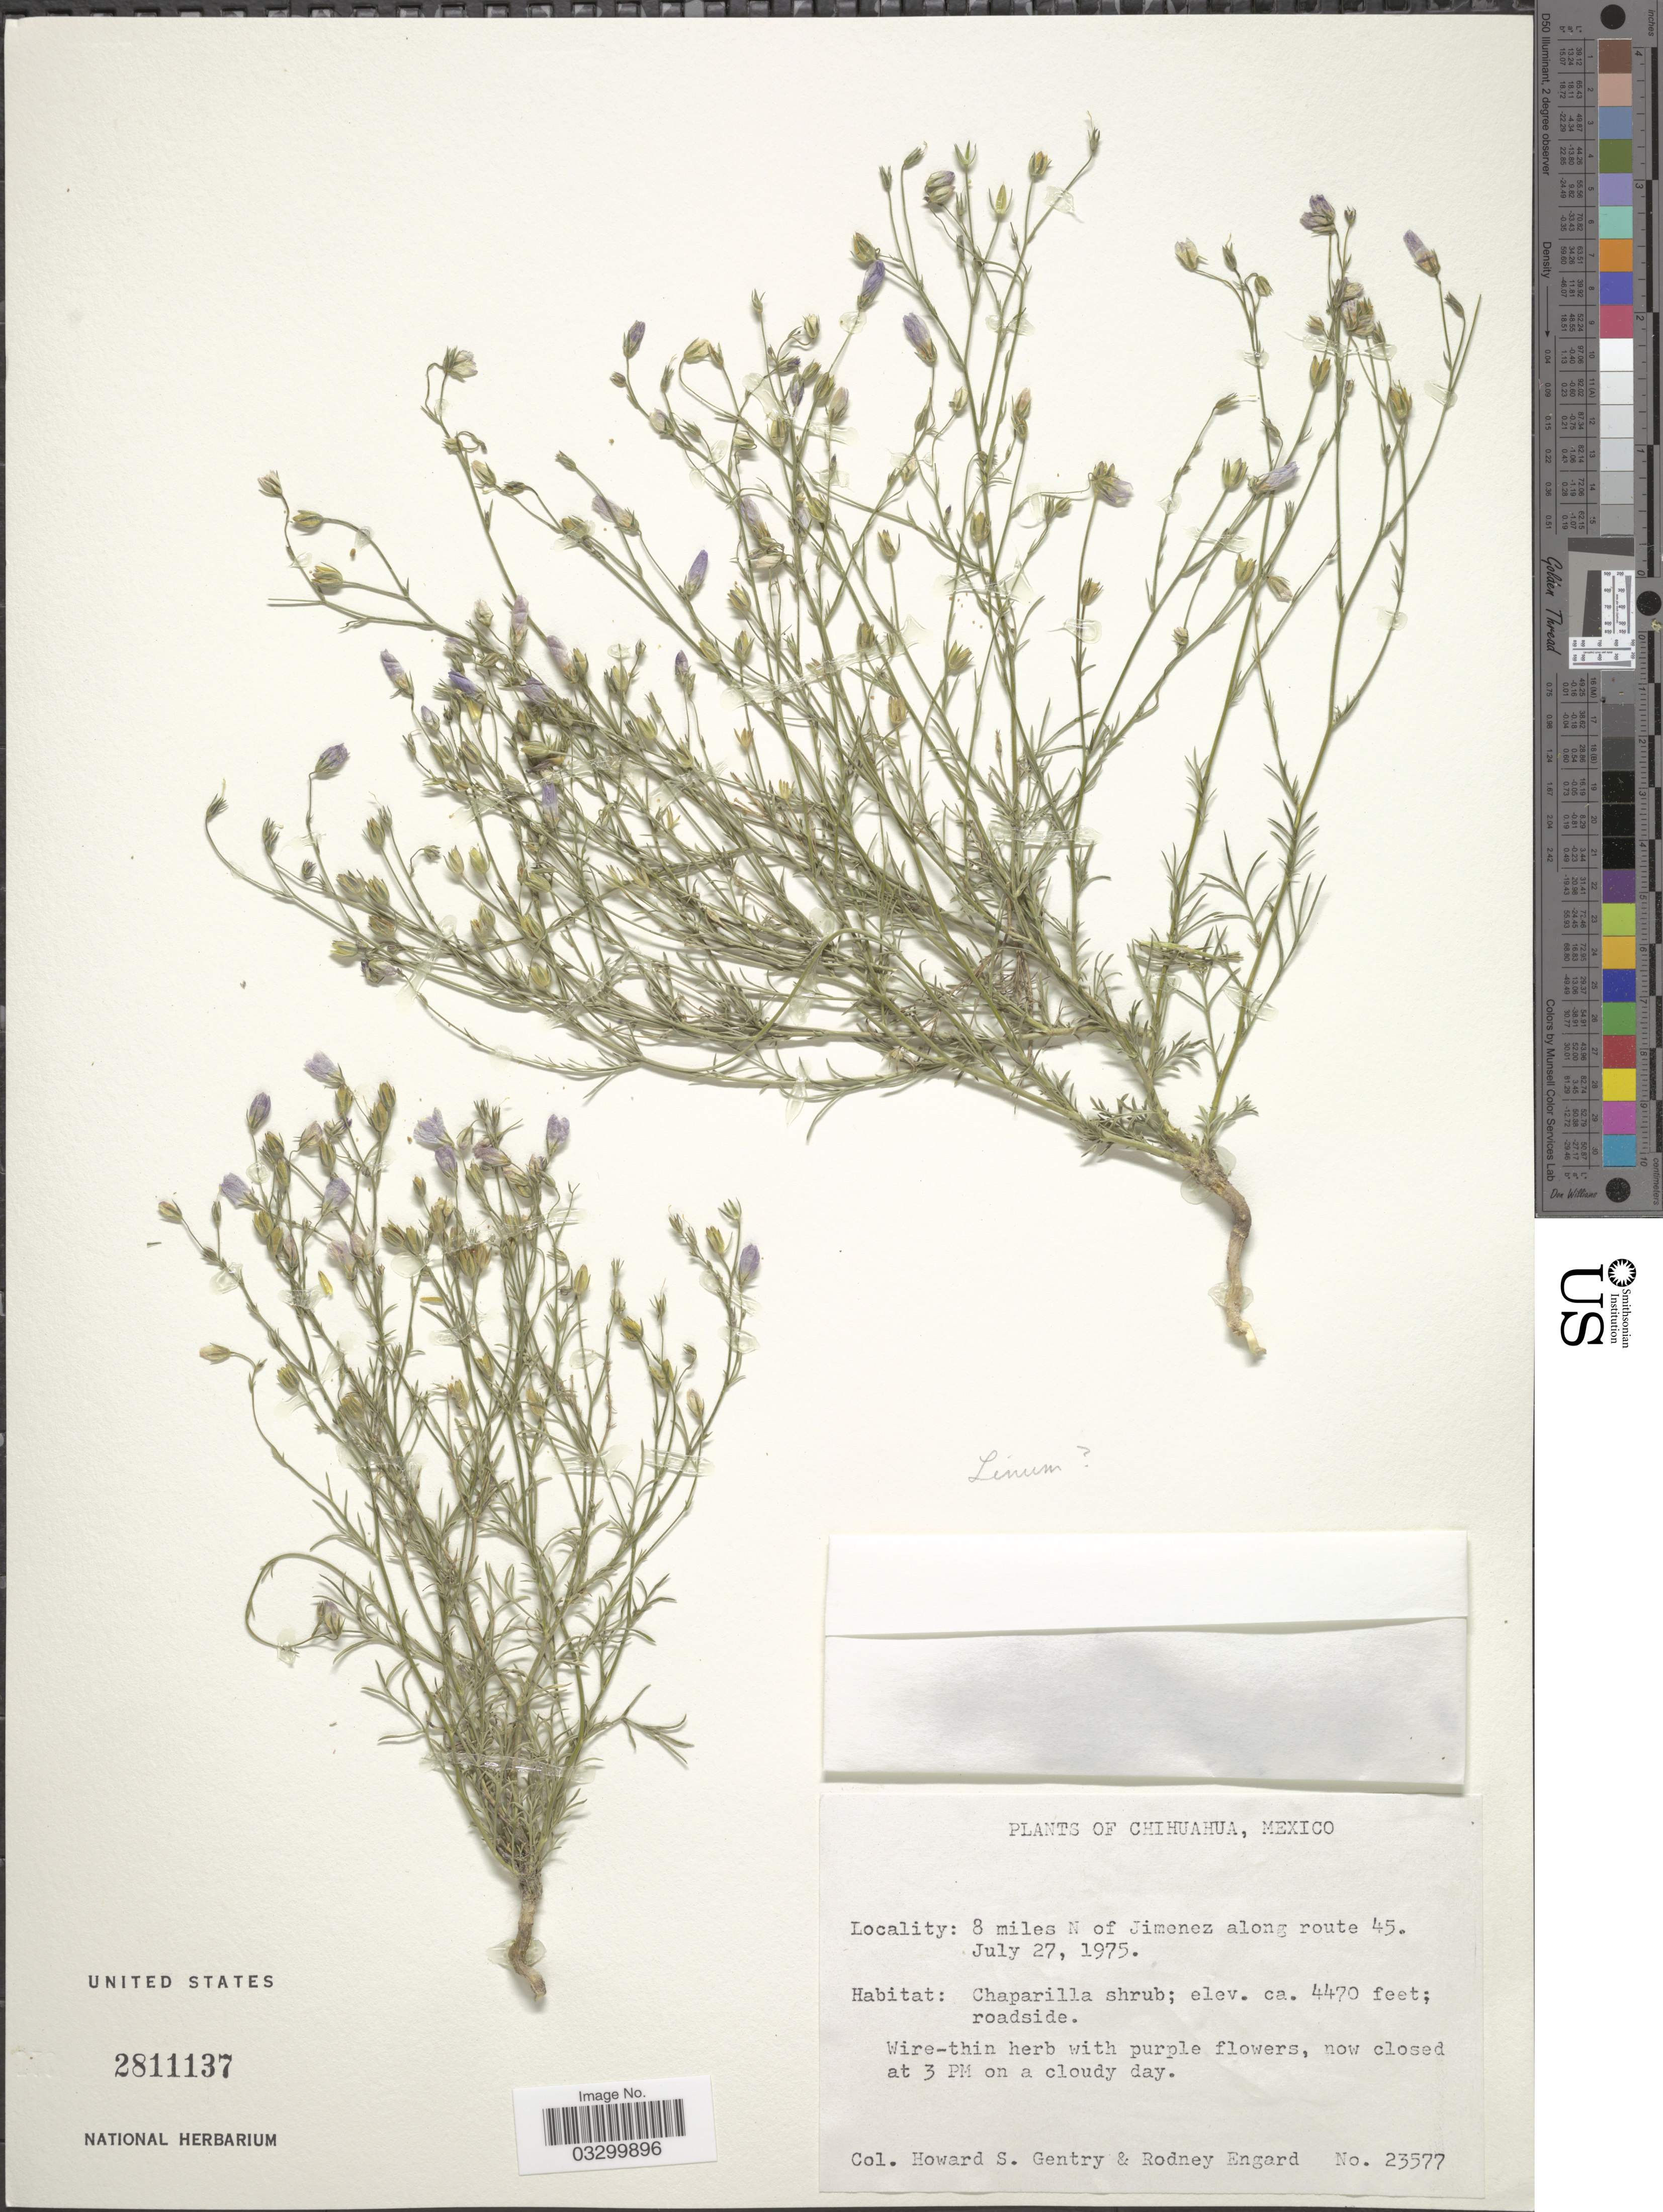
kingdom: Plantae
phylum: Tracheophyta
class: Magnoliopsida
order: Malpighiales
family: Linaceae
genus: Linum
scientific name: Linum sp.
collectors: H. S. Gentry & R. Engard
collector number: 23577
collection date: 1975-07-27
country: Mexico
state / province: Chihuahua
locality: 8 miles N of Jimenez along route 45.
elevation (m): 1362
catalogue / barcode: US 2811137